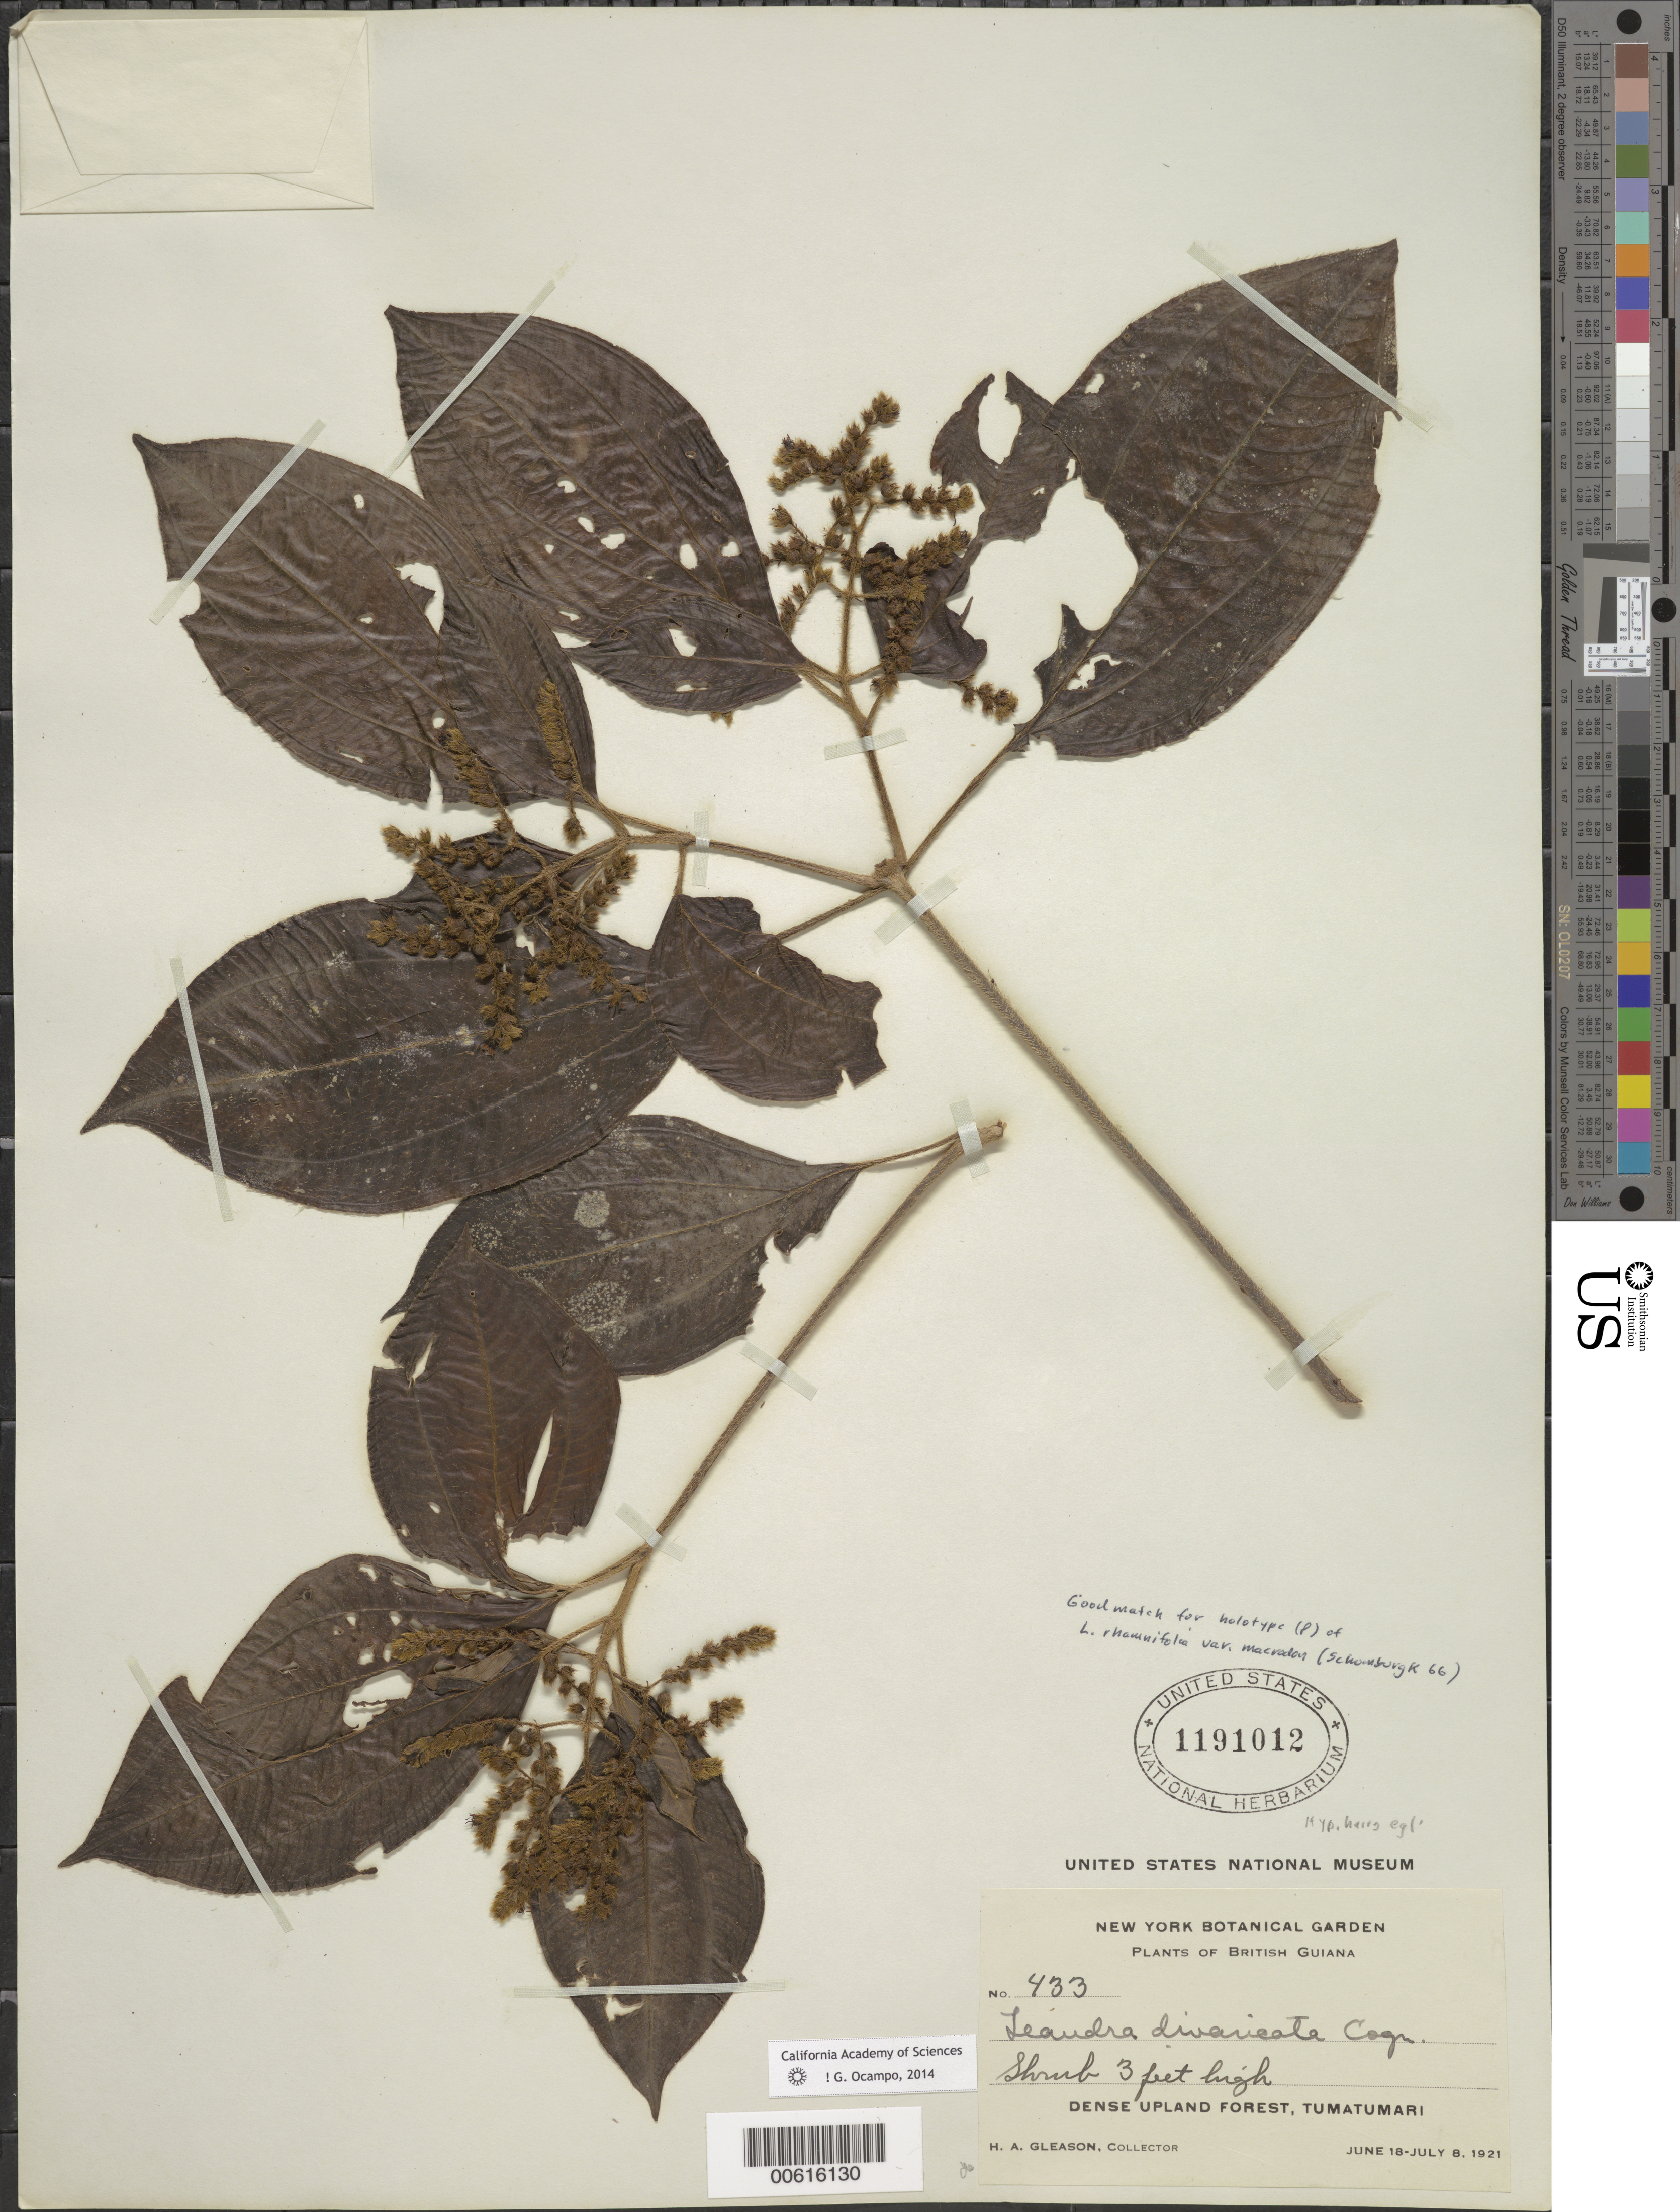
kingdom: Plantae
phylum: Tracheophyta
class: Magnoliopsida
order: Myrtales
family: Melastomataceae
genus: Leandra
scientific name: Leandra divaricata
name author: (Naudin) Cogn.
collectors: H. A. Gleason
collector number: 433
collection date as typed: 18-Jun-21 to 8-Jul-21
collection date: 1921-06-18/1921-07-08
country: Guyana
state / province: Potaro-Siparuni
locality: Tumatumari Village, Potaro R.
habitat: Dense upland forest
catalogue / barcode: US 1191012